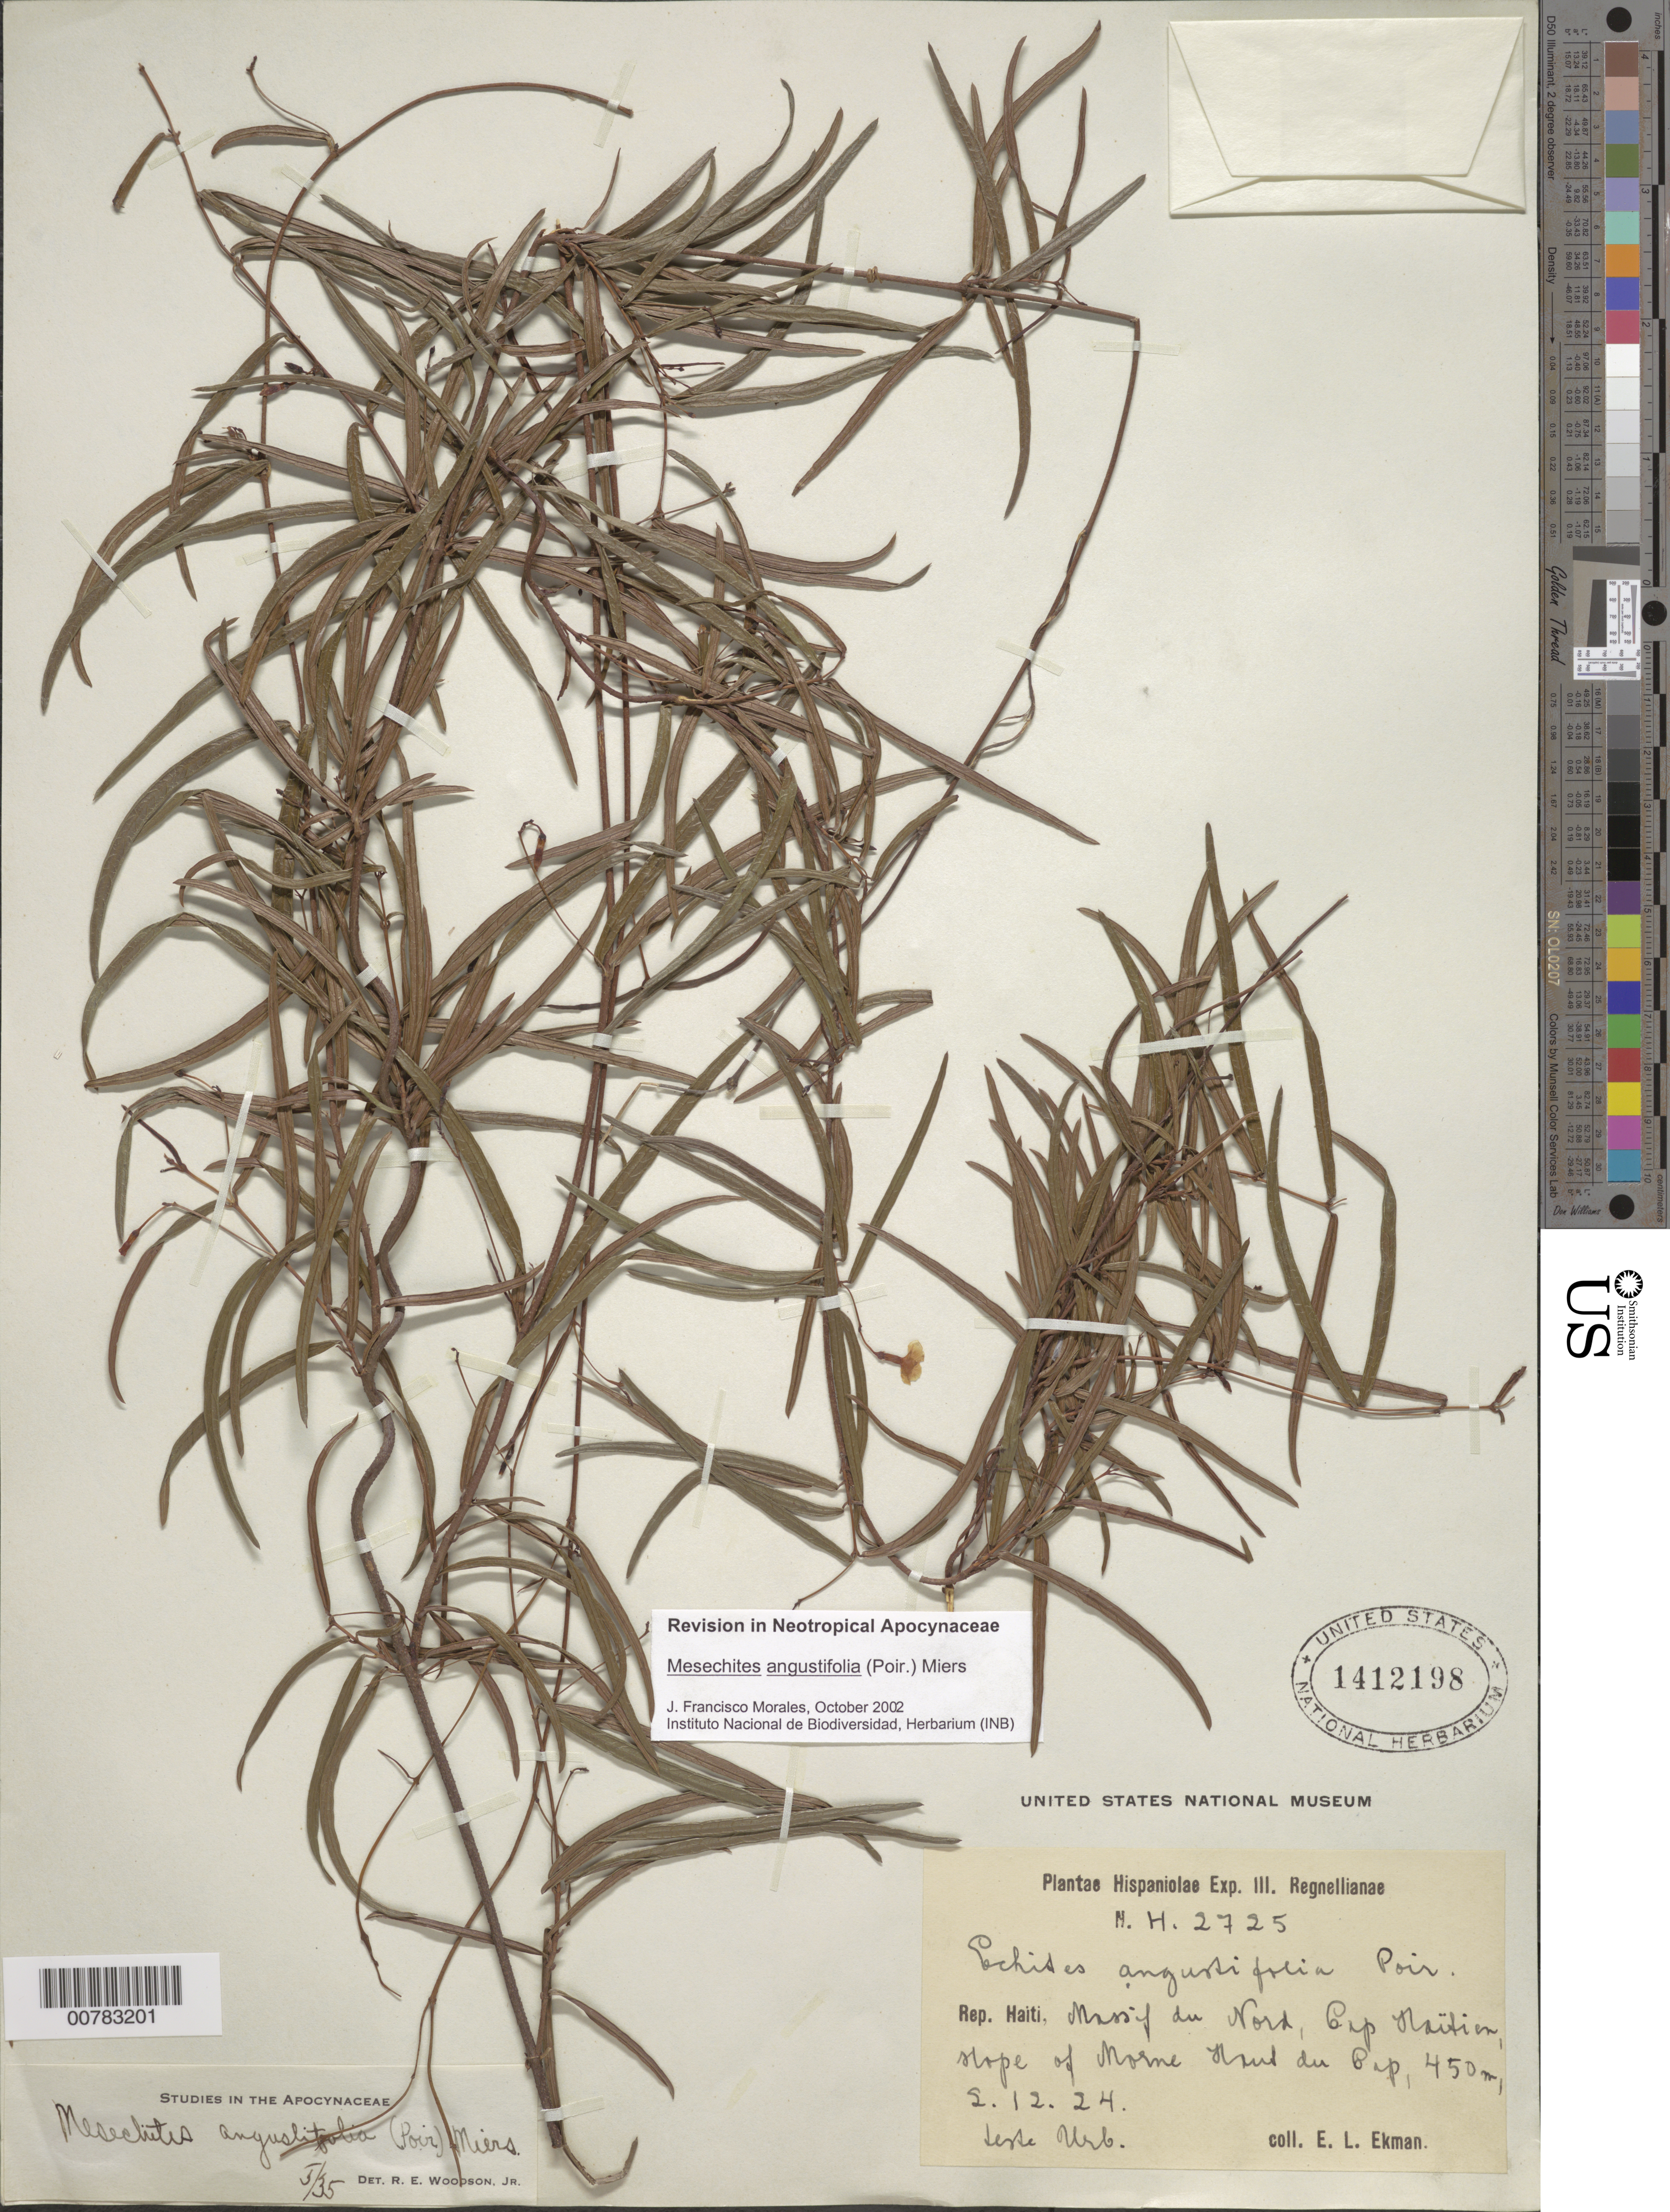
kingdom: Plantae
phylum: Tracheophyta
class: Magnoliopsida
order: Gentianales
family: Apocynaceae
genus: Mesechites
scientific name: Mesechites angustifolius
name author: (Poir.) Miers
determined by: Morales, J. F.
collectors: E. L. Ekman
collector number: H 2725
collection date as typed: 02 Dec 1924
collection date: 1924-12-02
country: Haiti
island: Hispaniola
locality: Massif du Nord, Cap Haïtien, slope of Morne Haut du Cap.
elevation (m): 450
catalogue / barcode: US 1412198